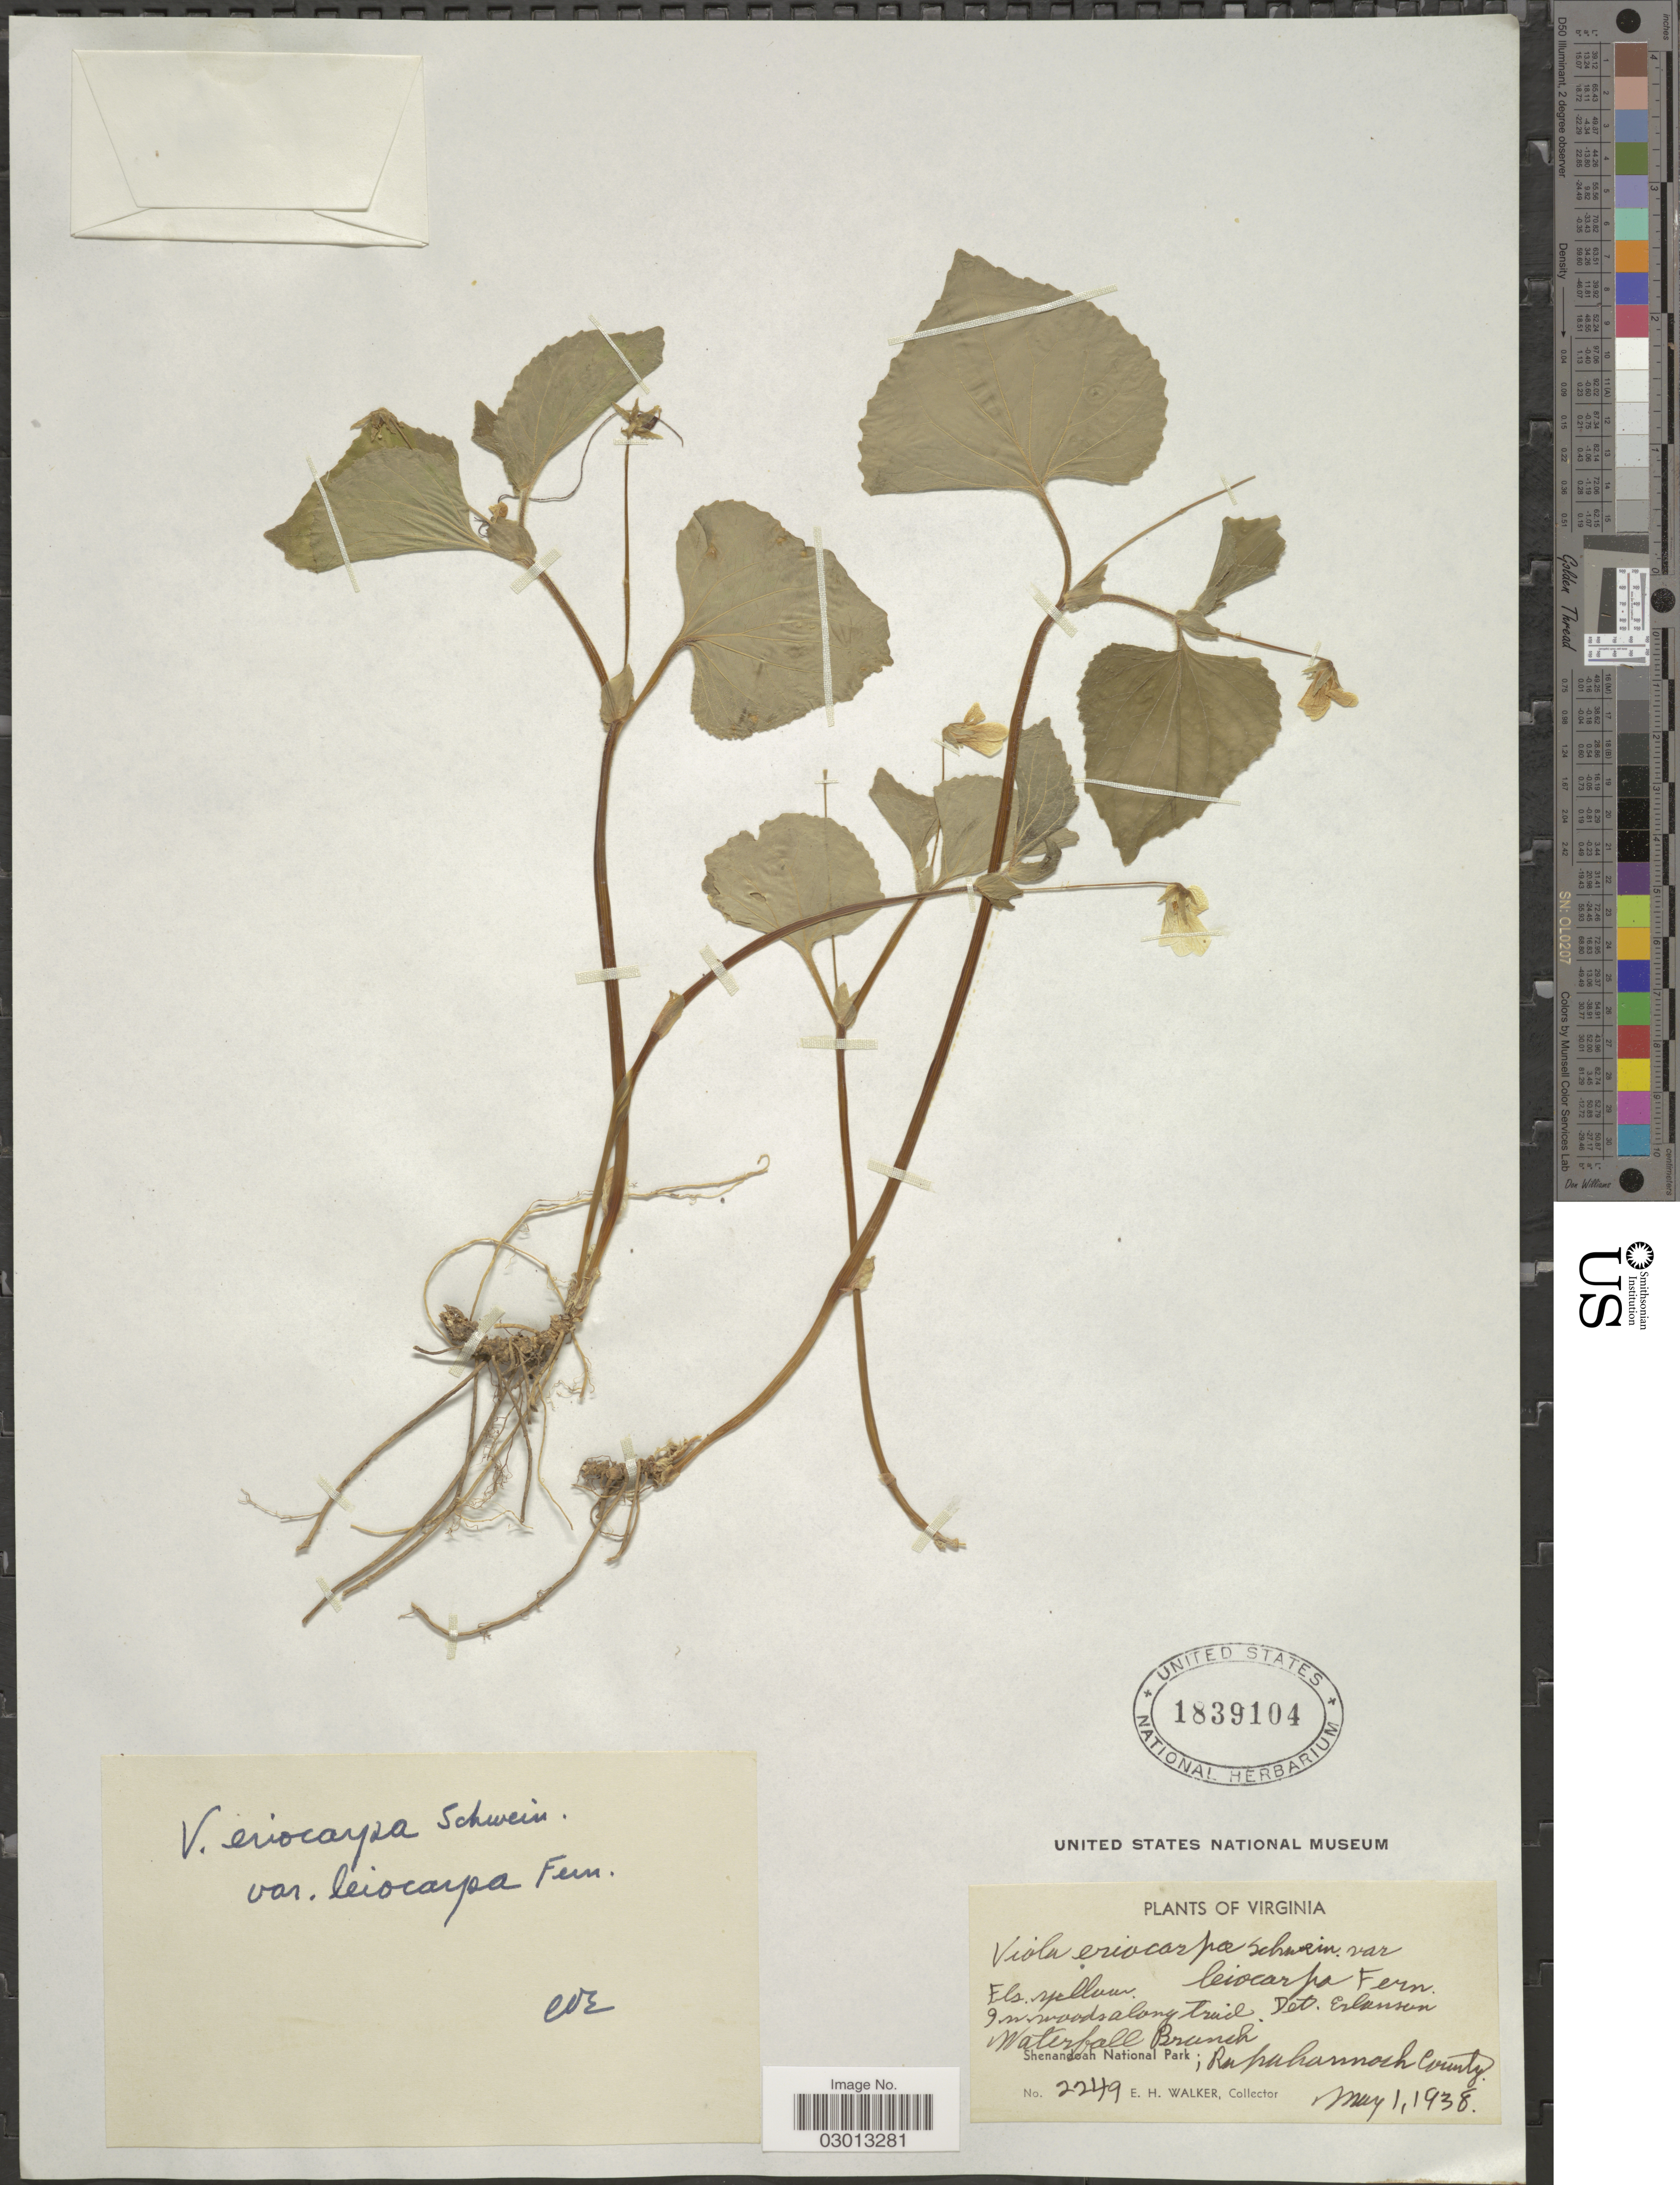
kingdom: Plantae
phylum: Tracheophyta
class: Magnoliopsida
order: Malpighiales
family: Violaceae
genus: Viola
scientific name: Viola pensylvanica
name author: Michx.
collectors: E. H. Walker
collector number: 2249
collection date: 1938-05-01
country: United States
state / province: Virginia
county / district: Rappahannock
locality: Waterfall Brunch. Shenandoah National Park; Rapahannock County.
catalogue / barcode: US 1839104